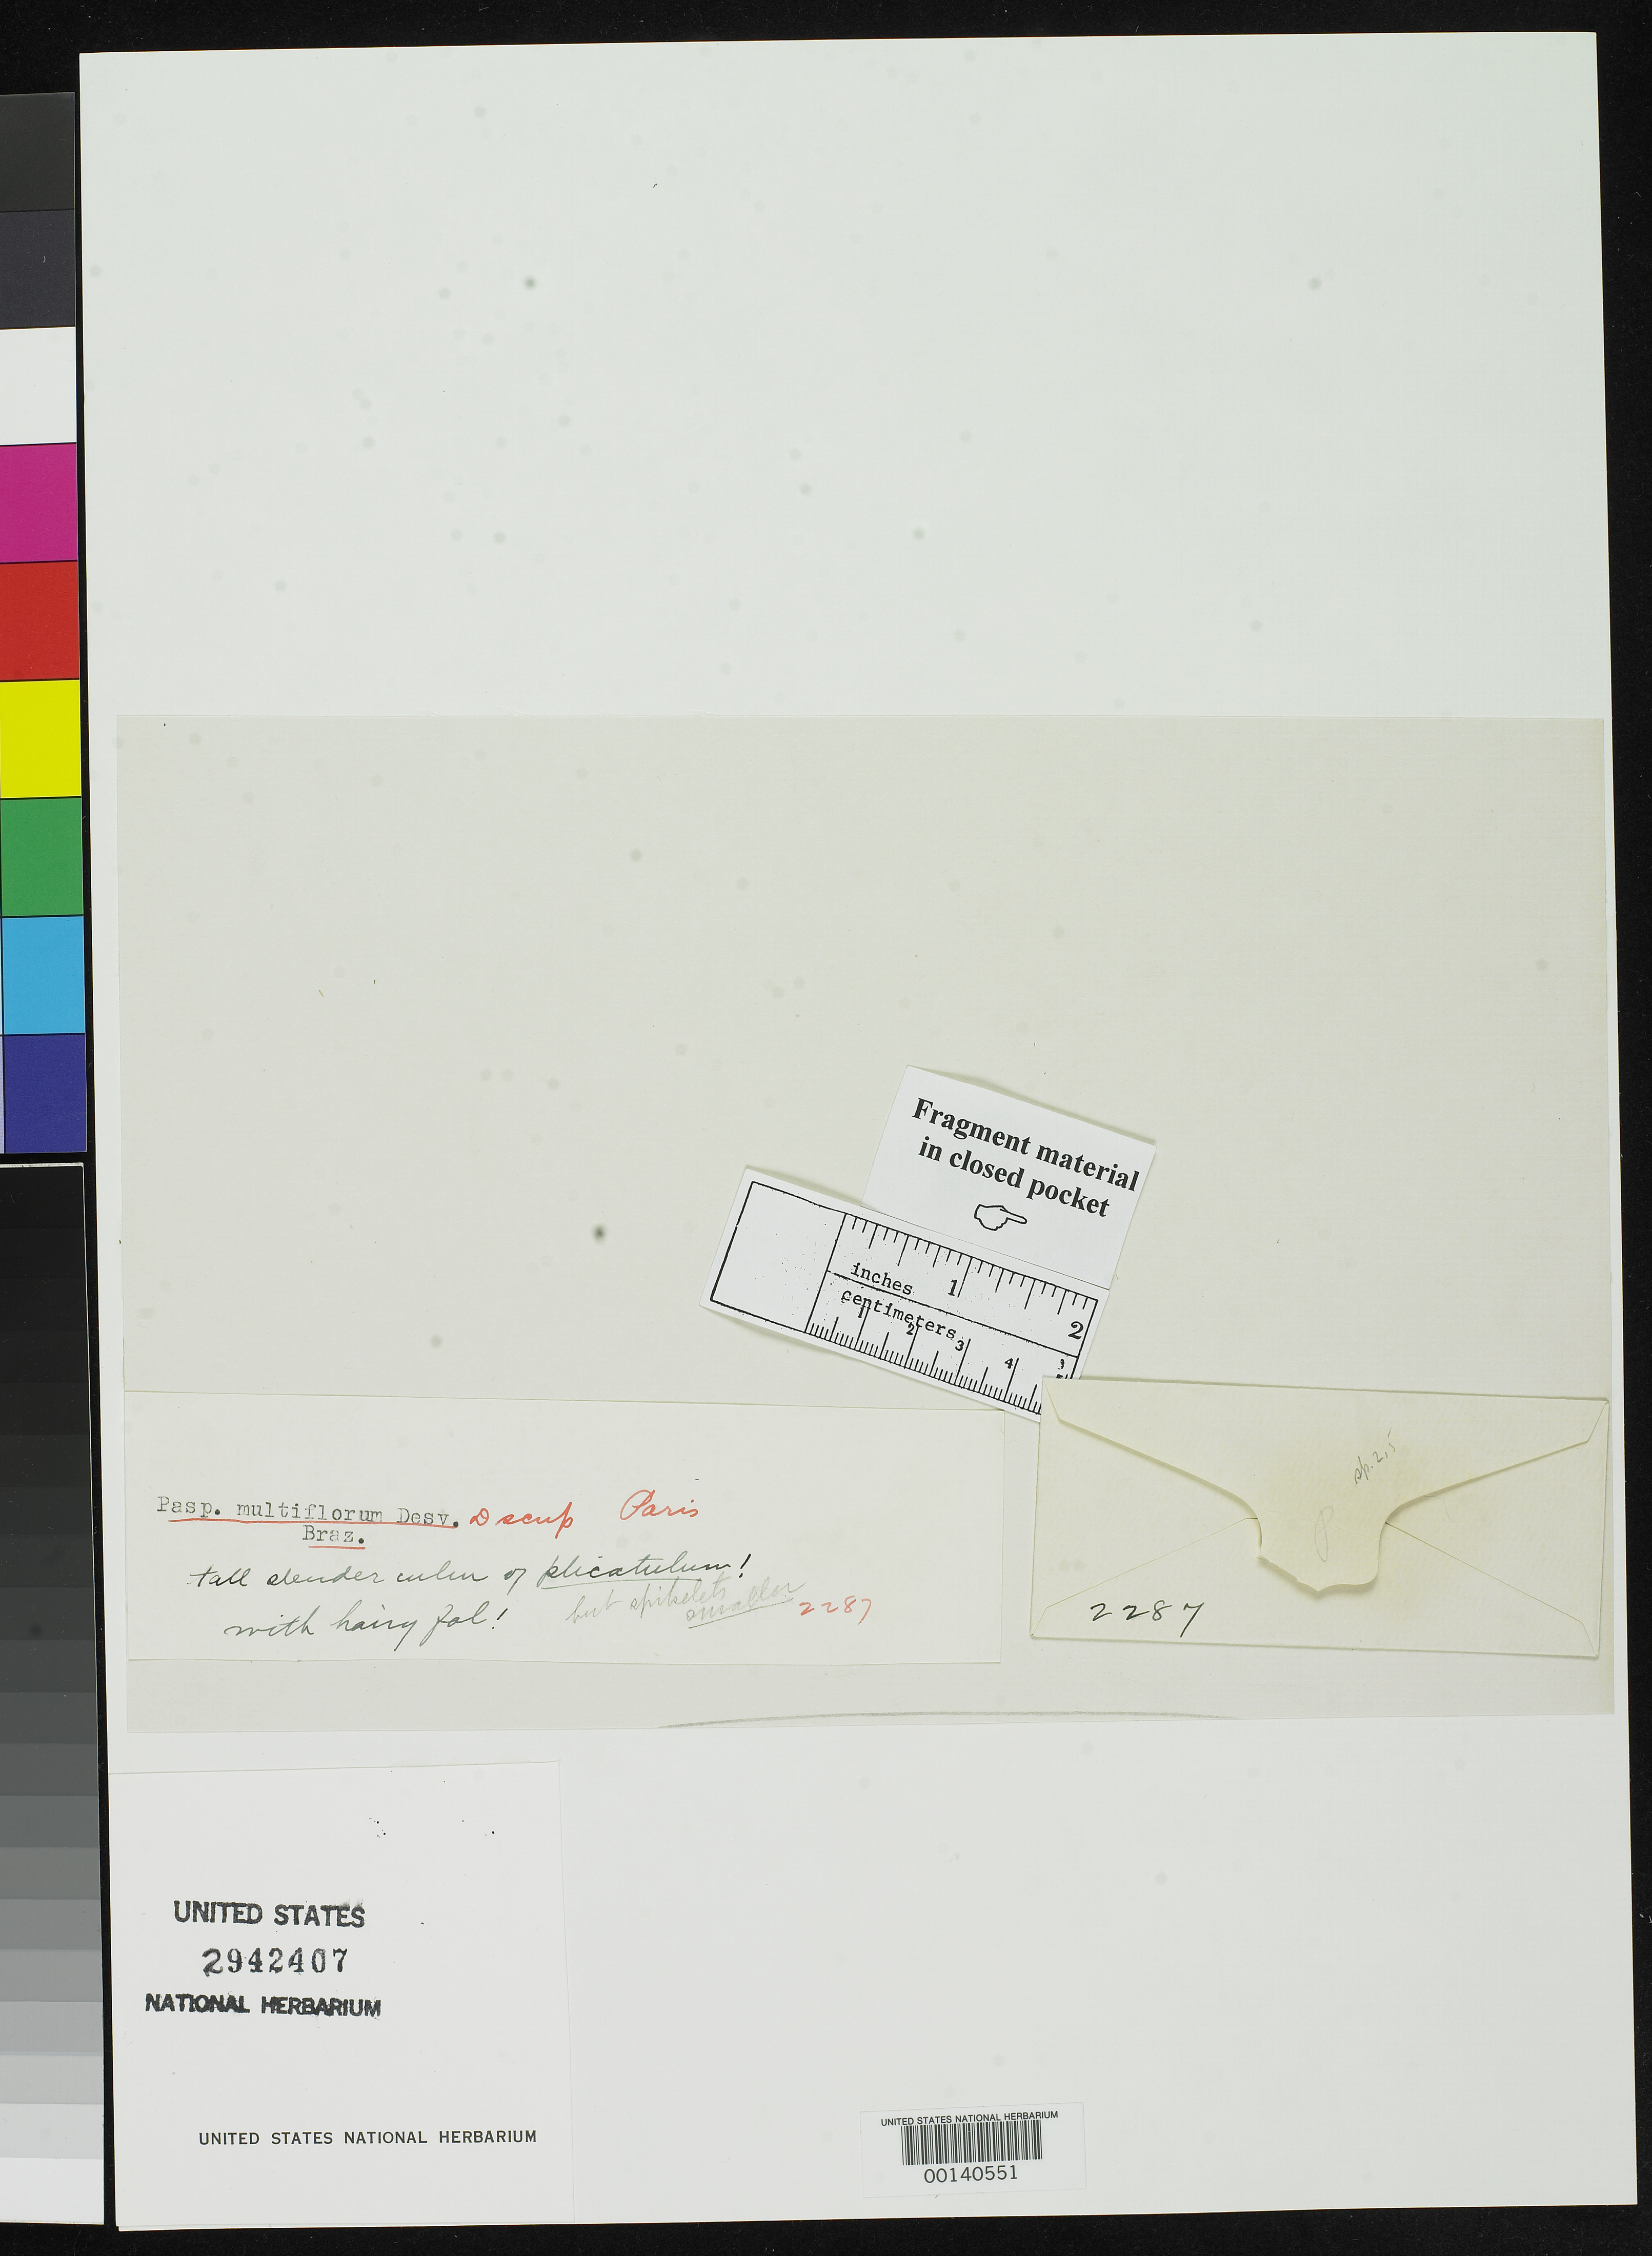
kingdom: Plantae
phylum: Tracheophyta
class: Liliopsida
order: Poales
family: Poaceae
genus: Paspalum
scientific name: Paspalum multiflorum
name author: Desv.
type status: Type Fragment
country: Brazil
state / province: Minas Gerais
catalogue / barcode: US 2942407